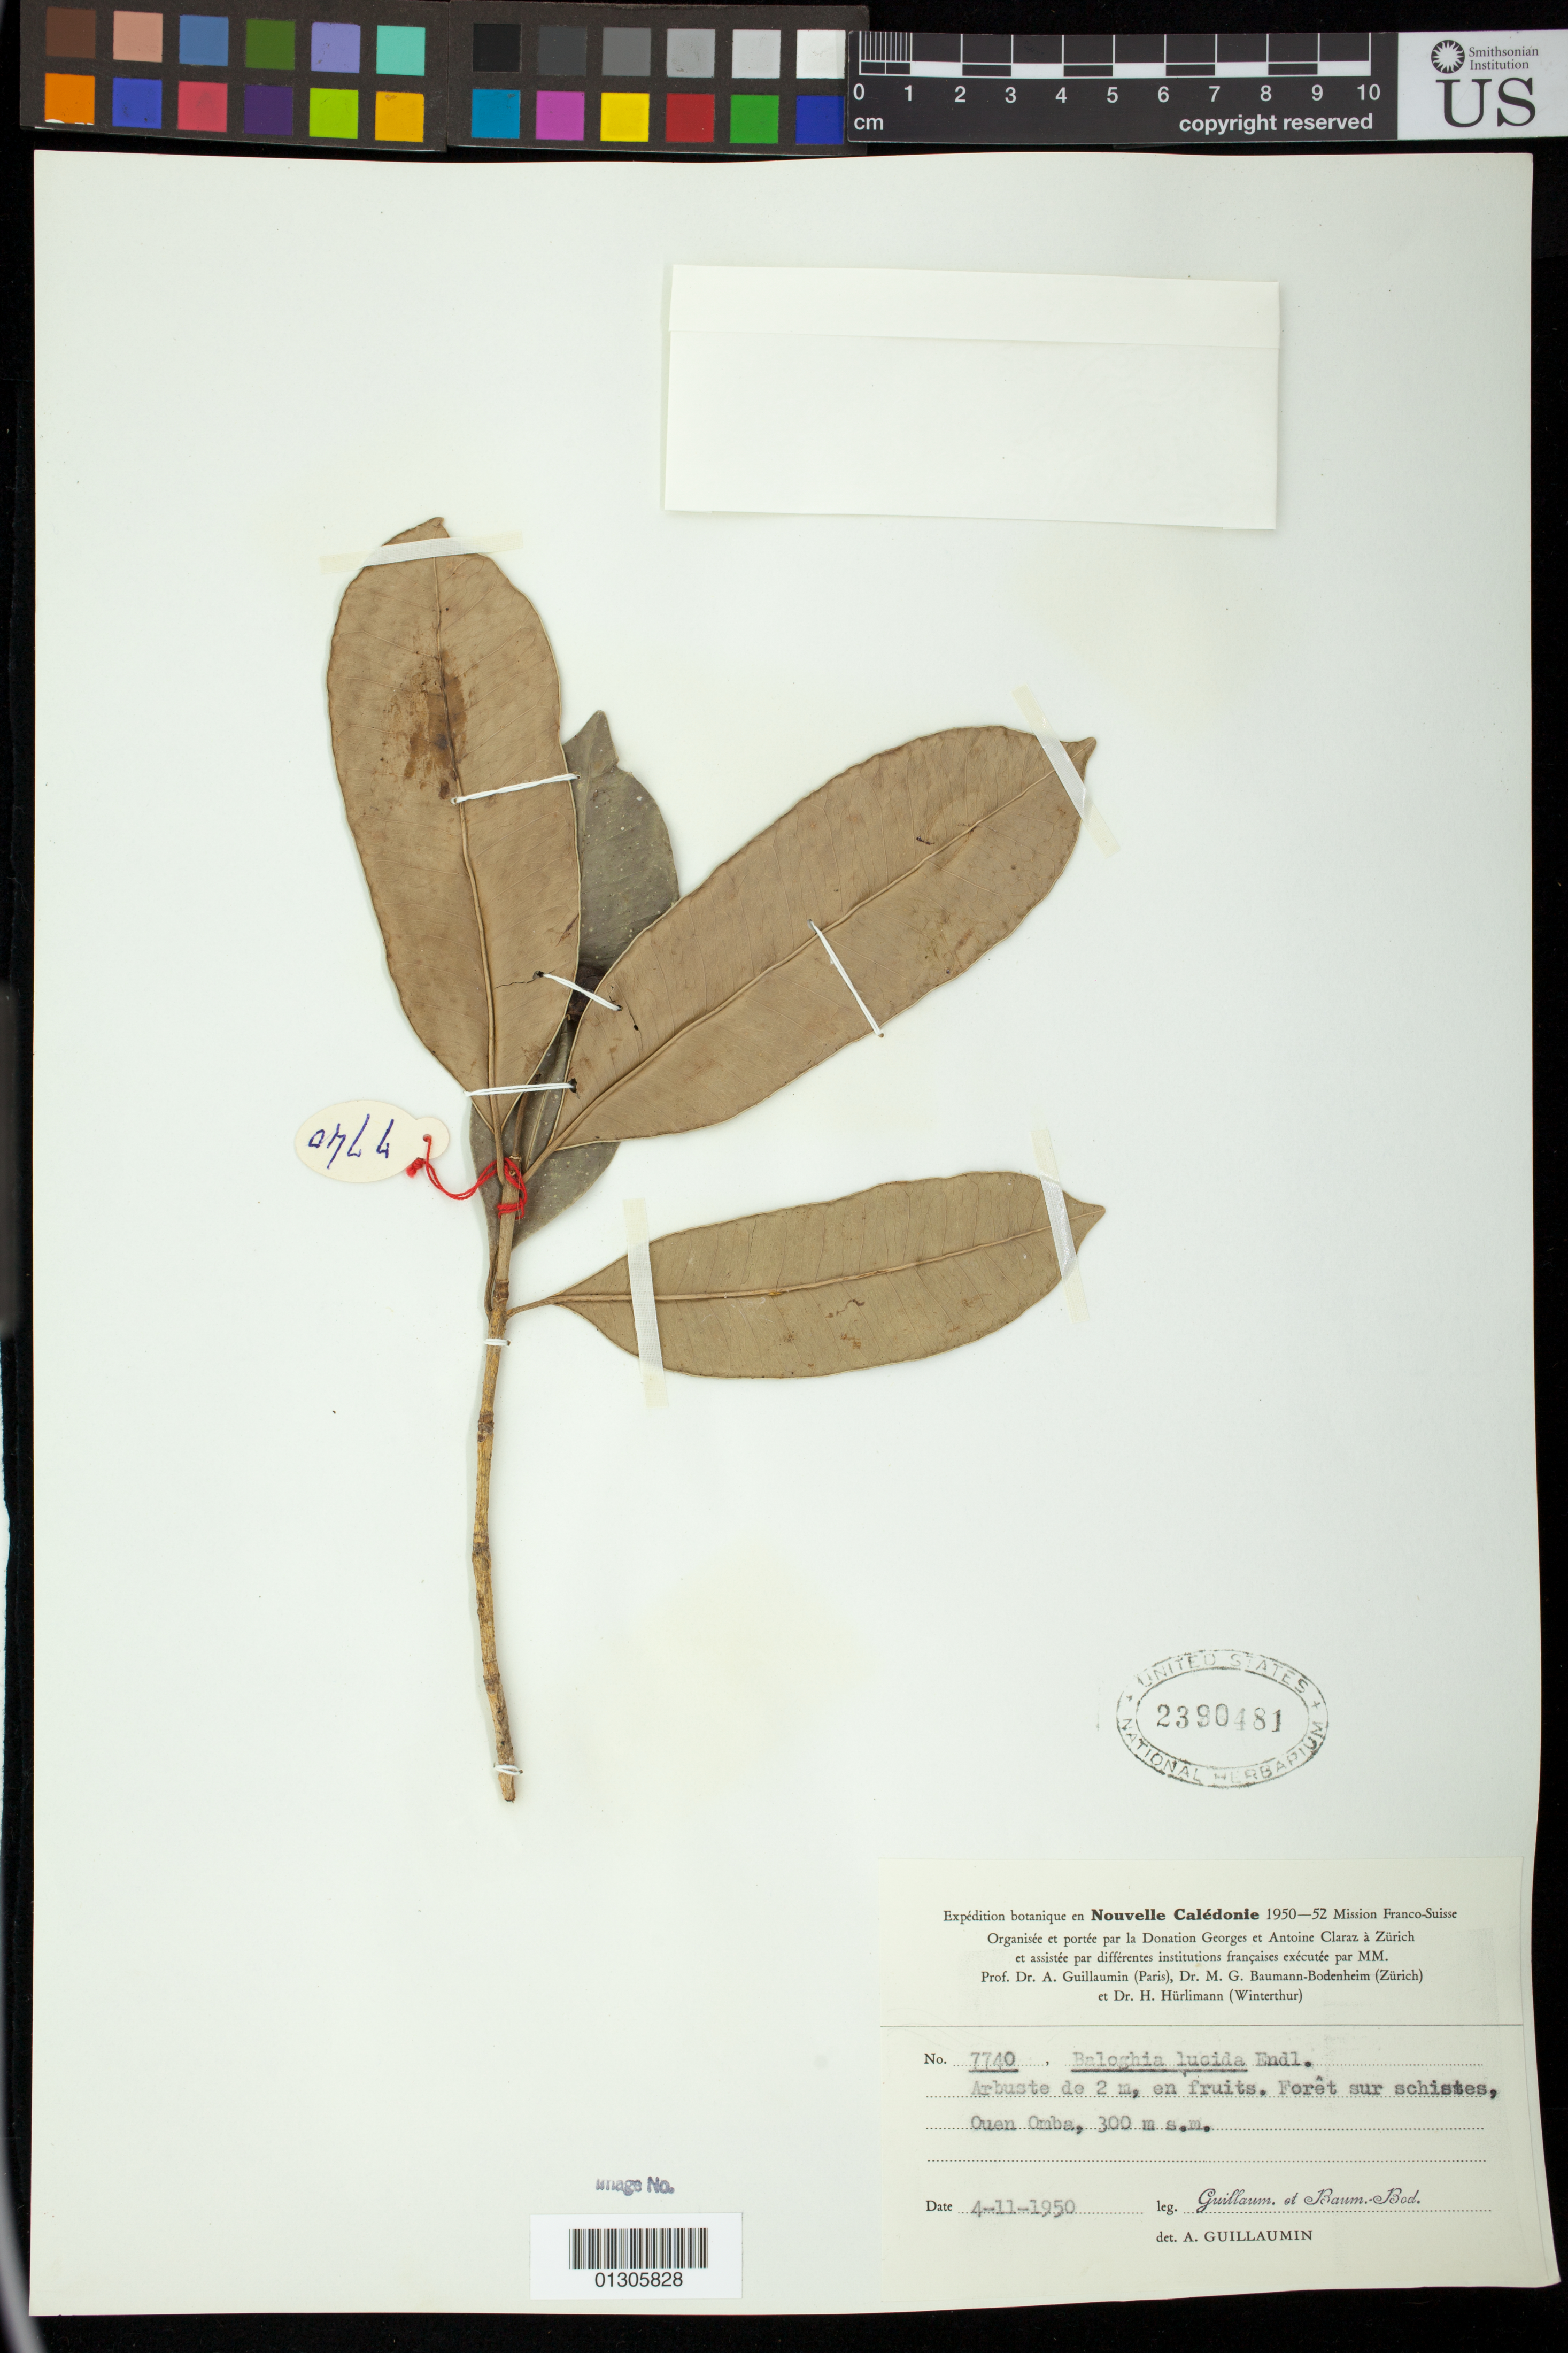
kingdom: Plantae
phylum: Tracheophyta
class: Magnoliopsida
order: Malpighiales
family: Euphorbiaceae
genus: Baloghia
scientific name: Baloghia inophylla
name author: (G. Forst.) P.S. Green ex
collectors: M. G. Baumann-Bodenheim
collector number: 7740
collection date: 1950-04-11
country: New Caledonia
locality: Ouen Omba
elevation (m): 300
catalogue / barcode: US 2390481